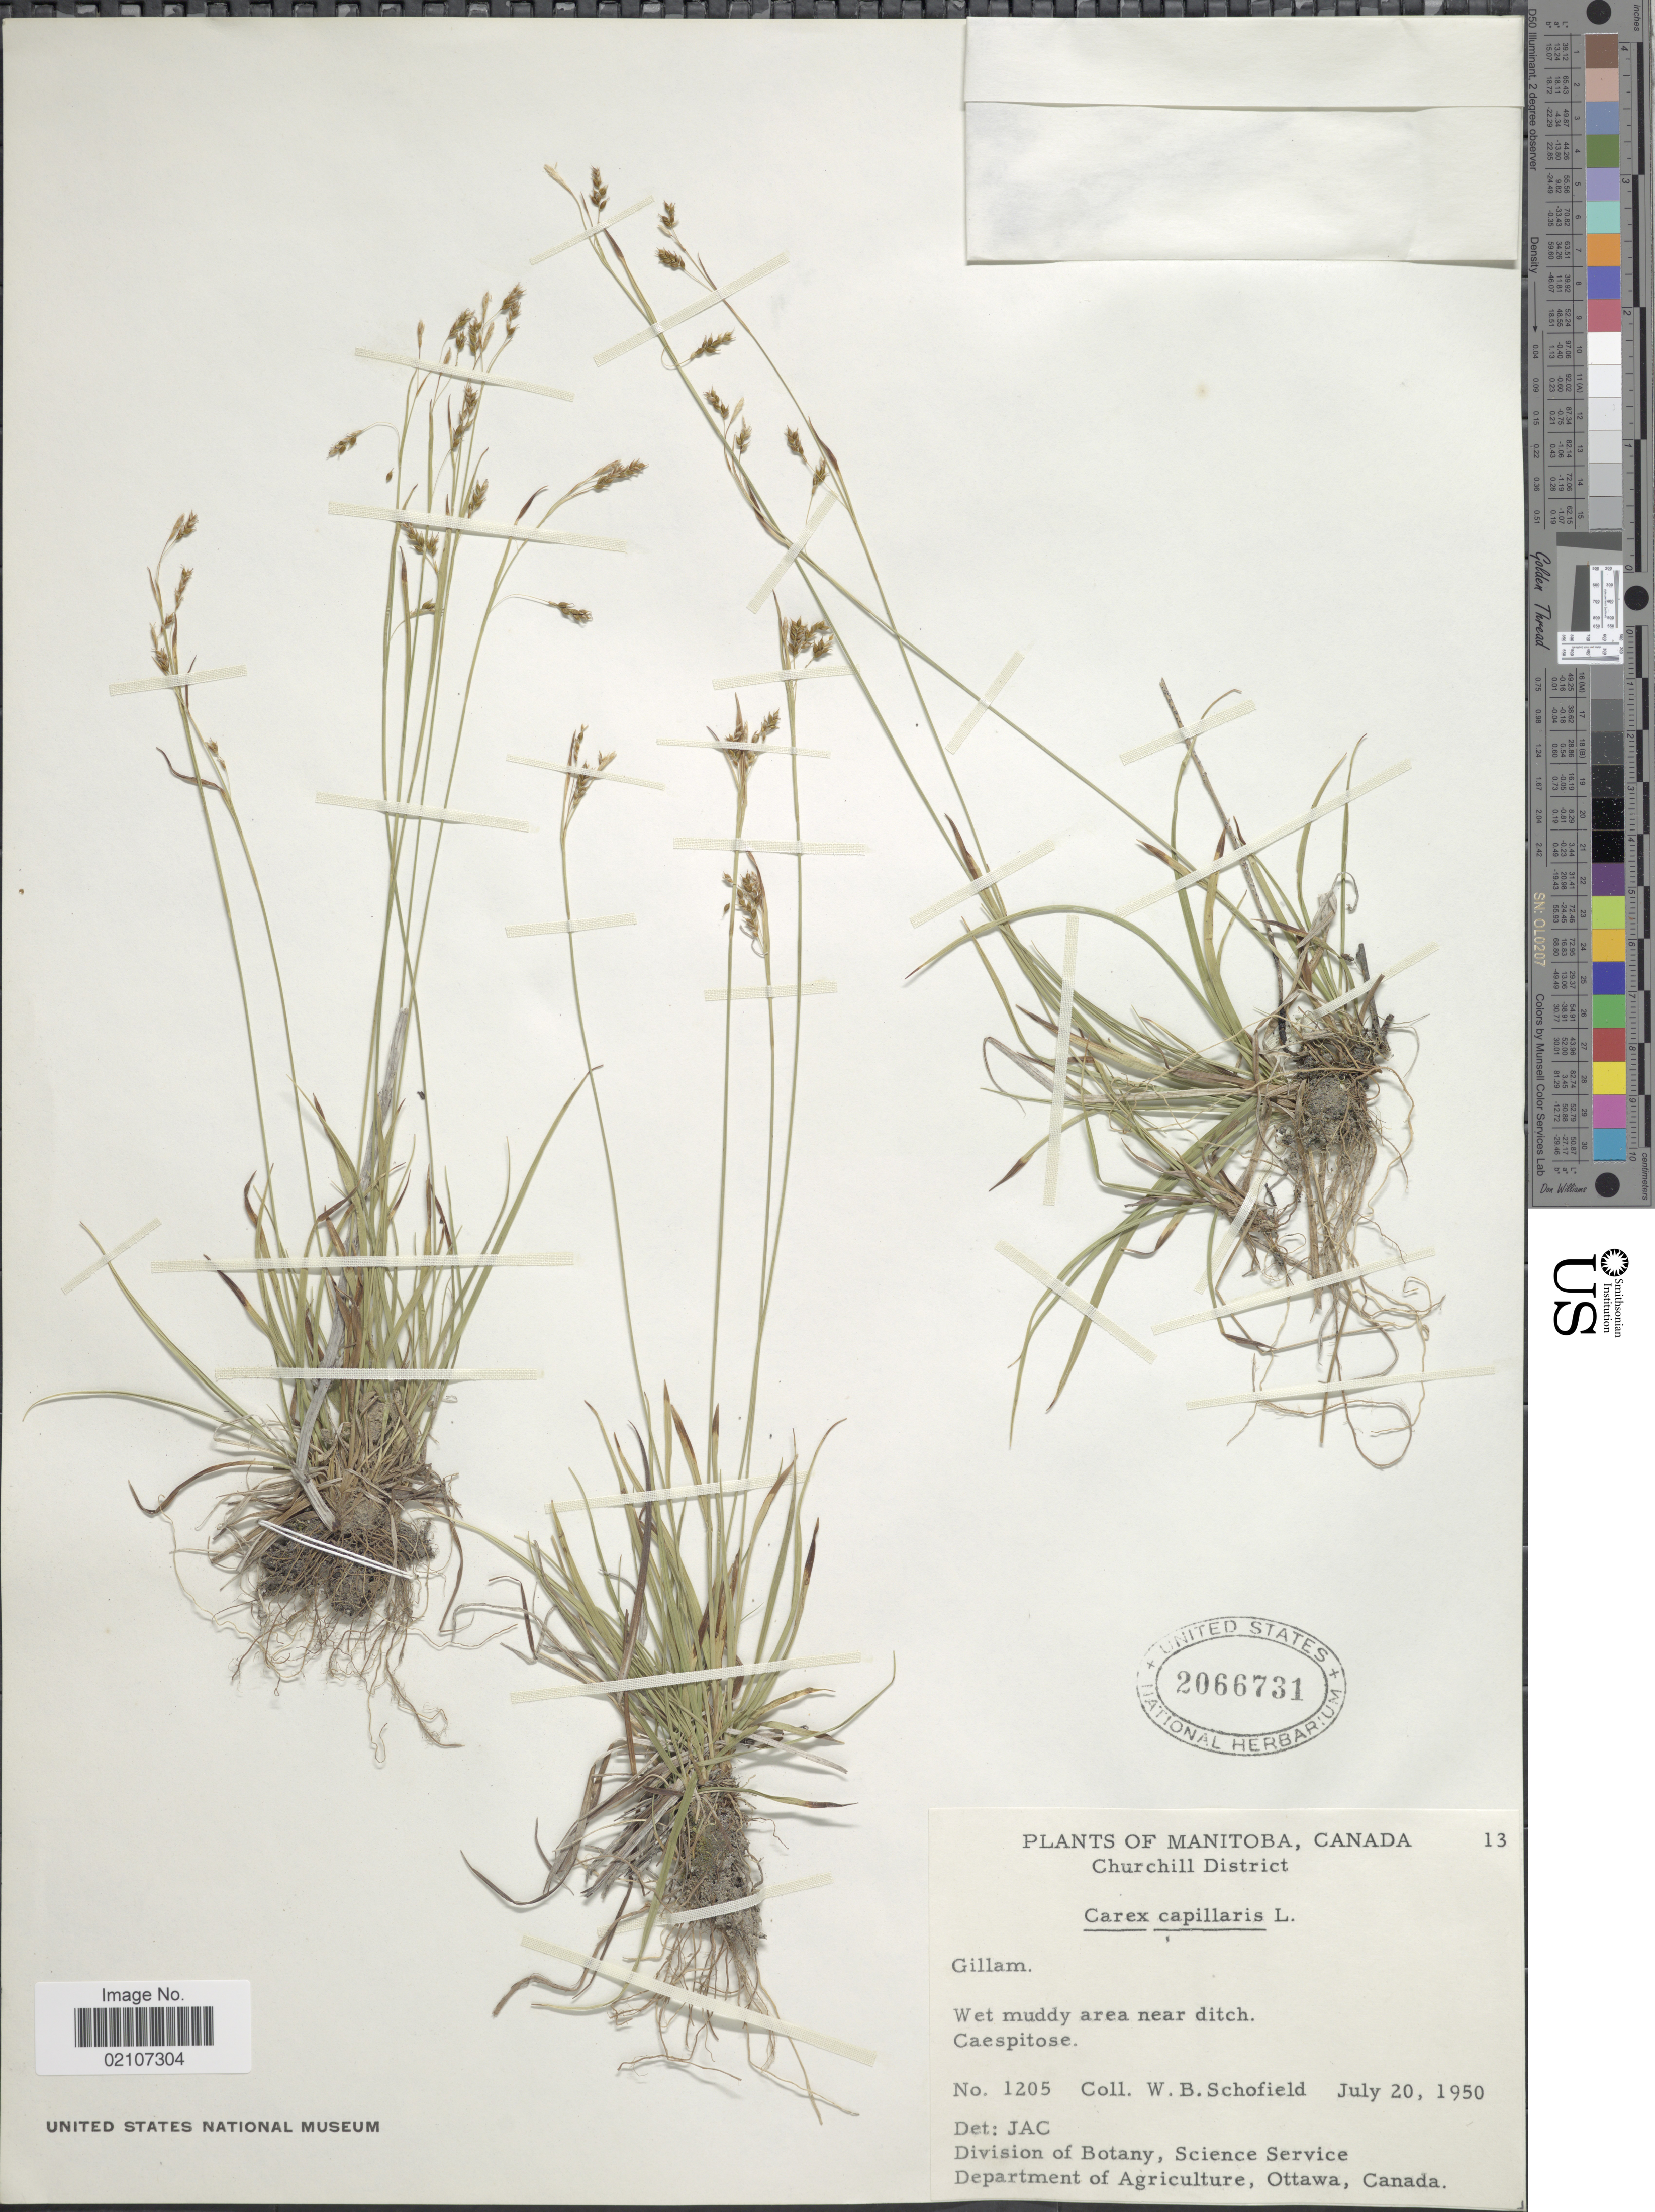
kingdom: Plantae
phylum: Tracheophyta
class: Liliopsida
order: Poales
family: Cyperaceae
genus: Carex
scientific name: Carex capillaris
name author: L.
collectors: W. Schofield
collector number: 1205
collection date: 1950-07-20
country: Canada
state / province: Manitoba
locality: Churchill District. Wet muddy area near ditch.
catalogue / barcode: US 2066731